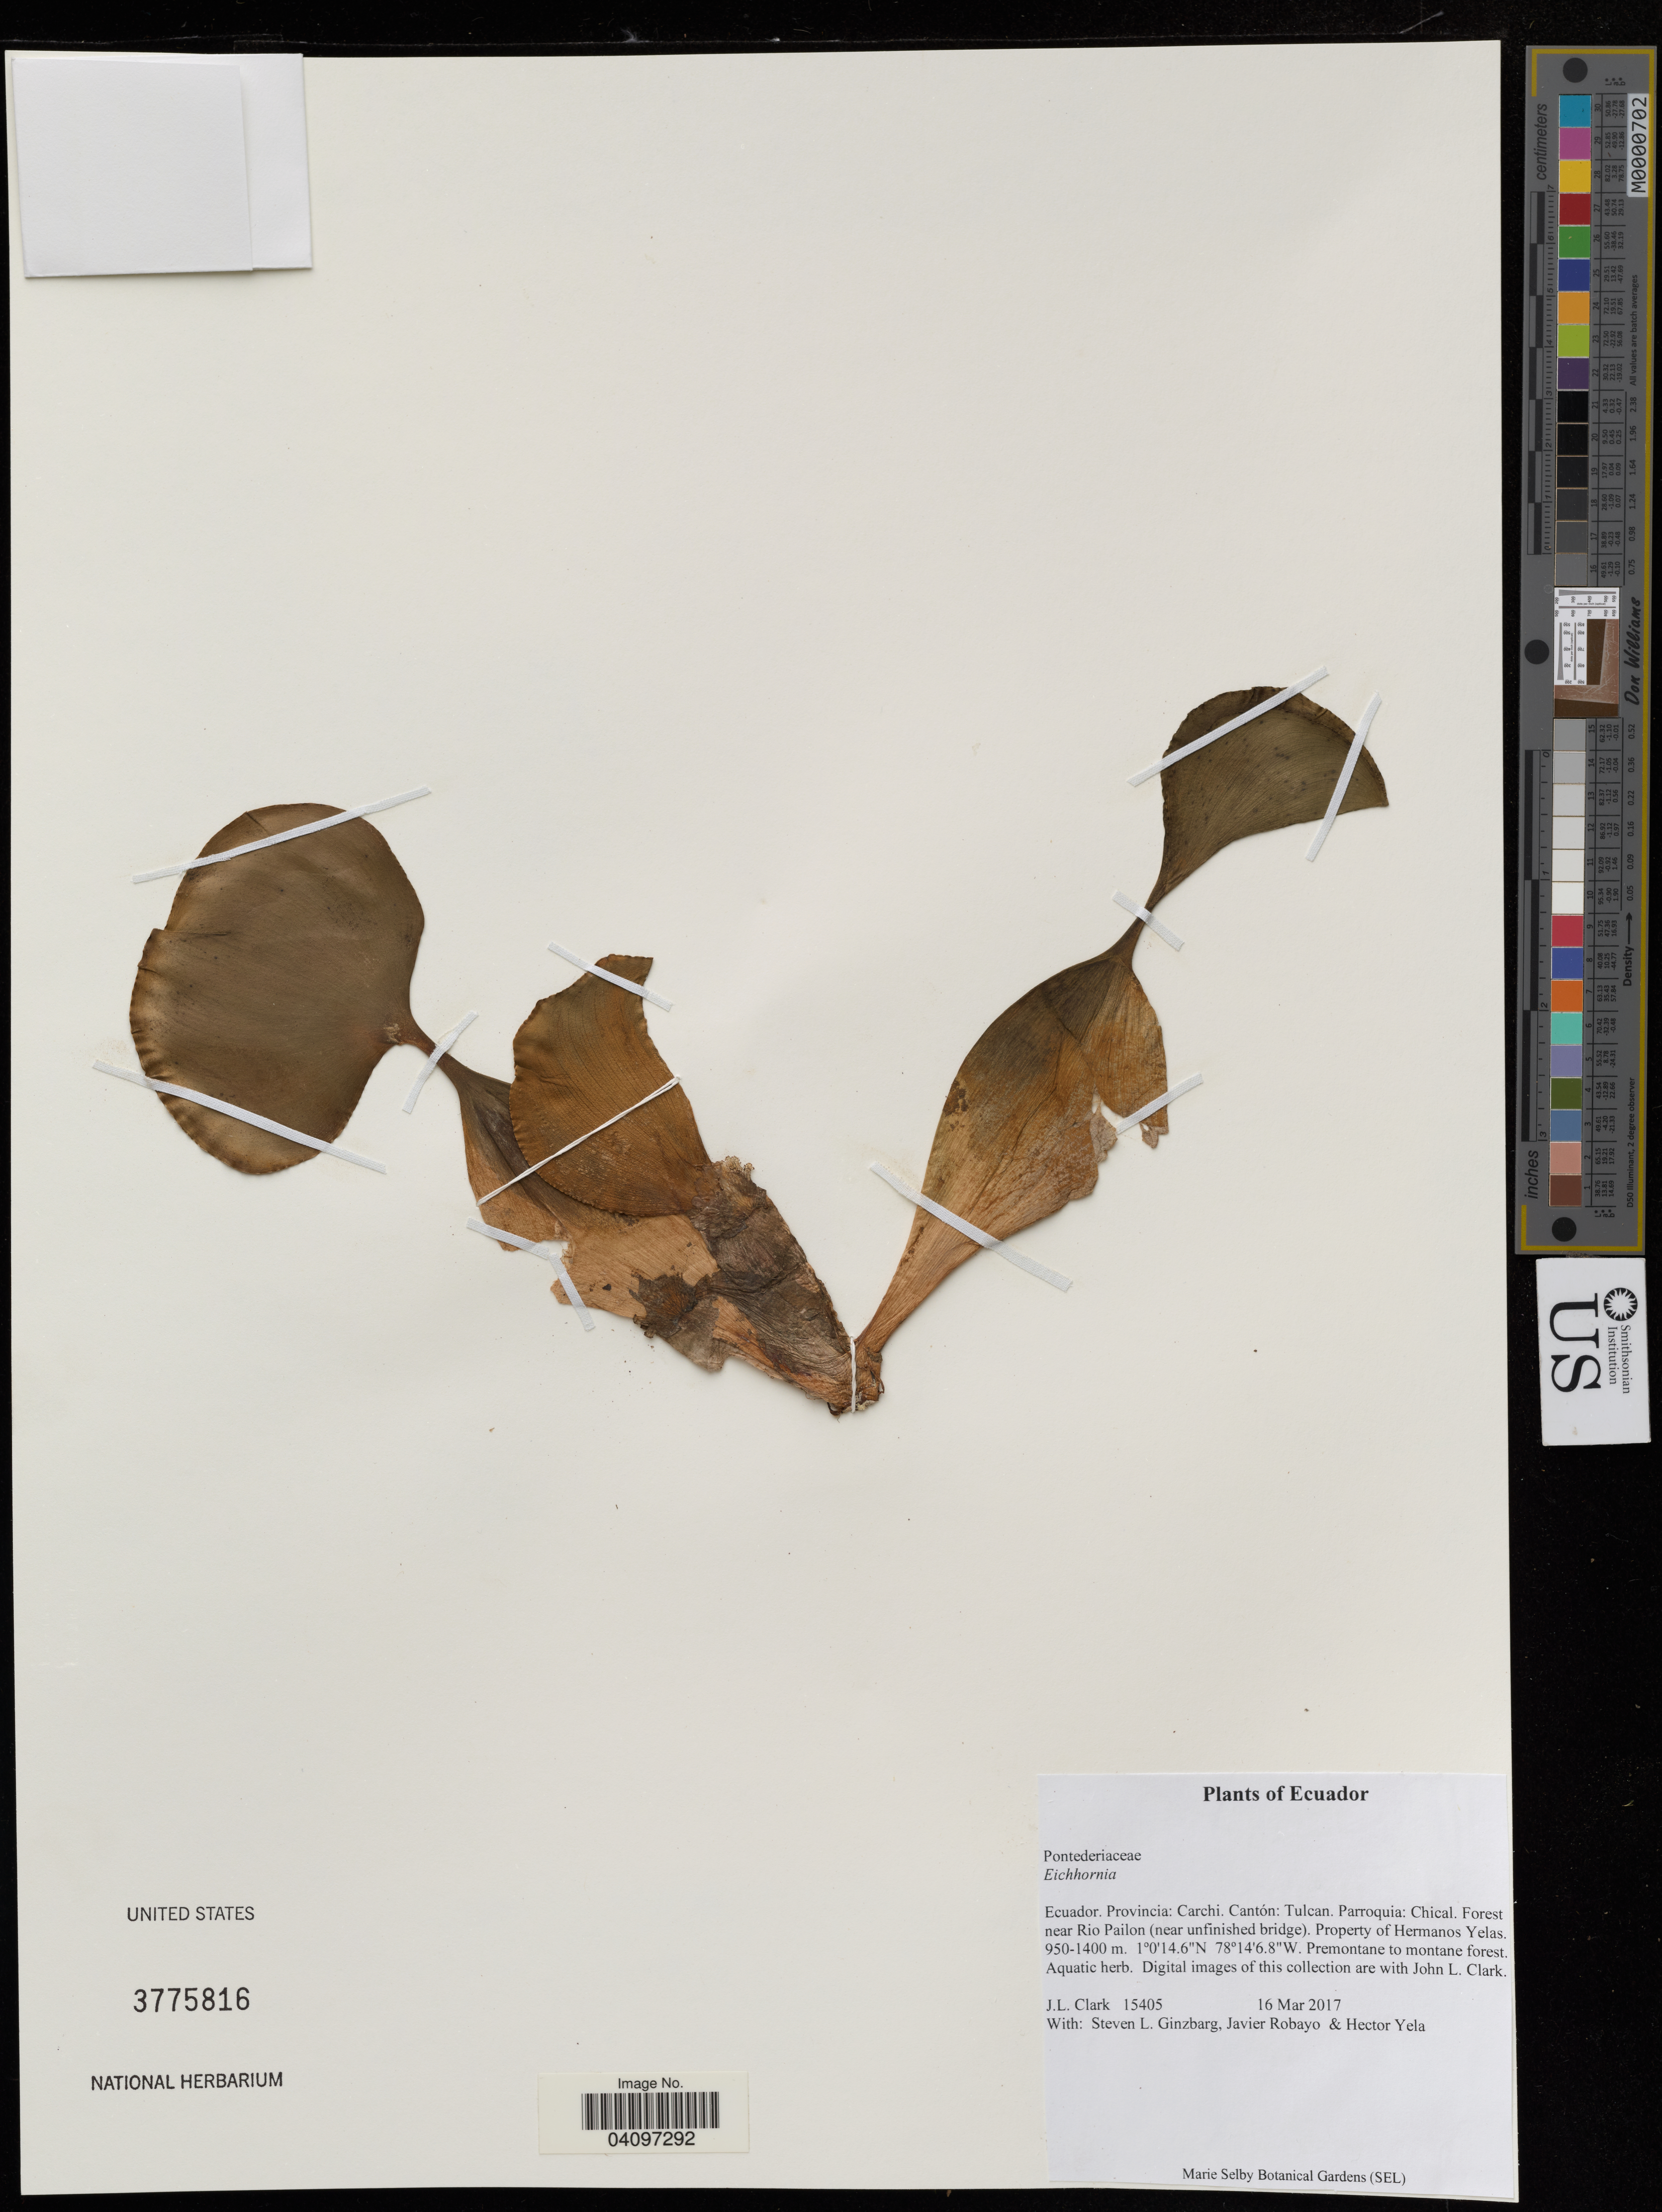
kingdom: Plantae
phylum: Tracheophyta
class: Liliopsida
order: Commelinales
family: Pontederiaceae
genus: Eichhornia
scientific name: Eichhornia sp.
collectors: J. Clark, S. Ginzbarg & J. Robayo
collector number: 15405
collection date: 2017-03-16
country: Ecuador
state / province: Carchi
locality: Cantón: Tulcan, Parroquia: Chical, Forest near Rio Pailon (near unfinished bridge), Property of Hermanos Yelas.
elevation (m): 950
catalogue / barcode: US 3775816